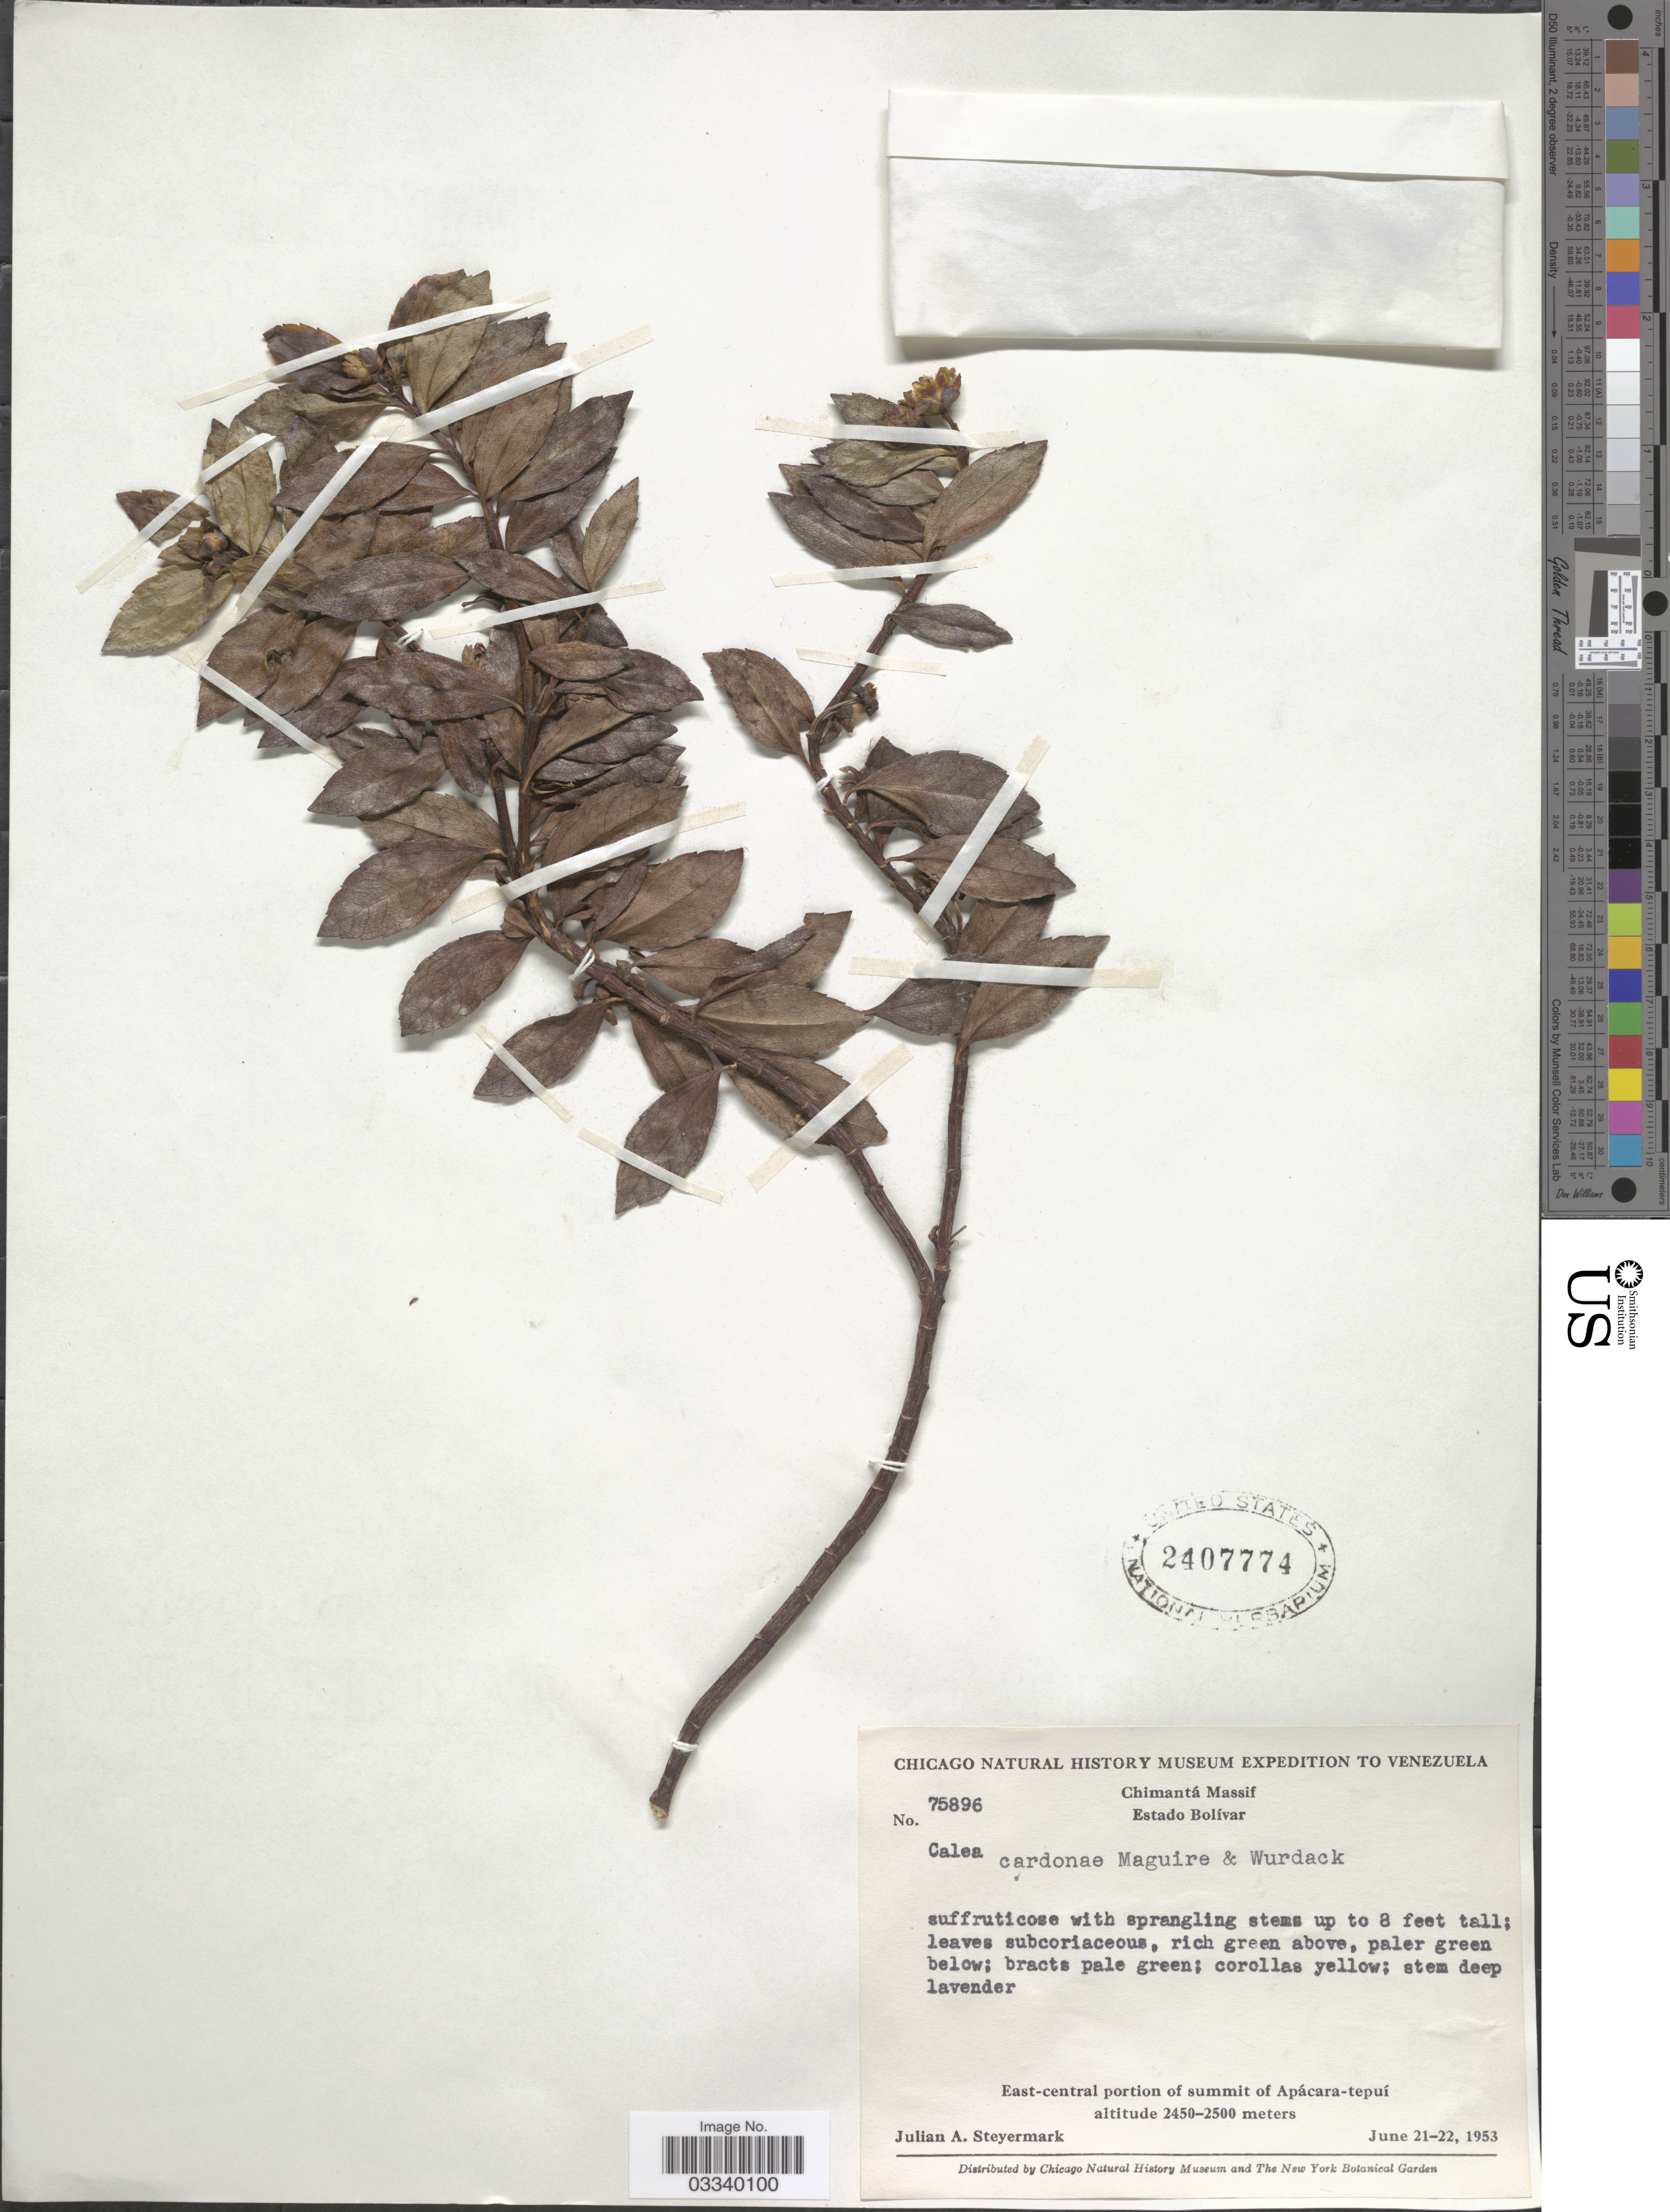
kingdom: Plantae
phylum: Tracheophyta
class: Magnoliopsida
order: Asterales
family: Asteraceae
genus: Calea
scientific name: Calea lucidivenia var. cardonae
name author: (Maguire & Wurdack) Pruski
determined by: Bueno, Vinicius Resende, (ICN), Universidade Federal do Rio Grande do Sul (BRAZIL)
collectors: J. Steyermark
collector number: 75896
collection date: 1953-06-21/1953-06-22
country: Venezuela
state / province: Bolivar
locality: Chimantá Massif. East-central portion of summit of Apácara-tepuí.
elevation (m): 2450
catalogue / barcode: US 2407774